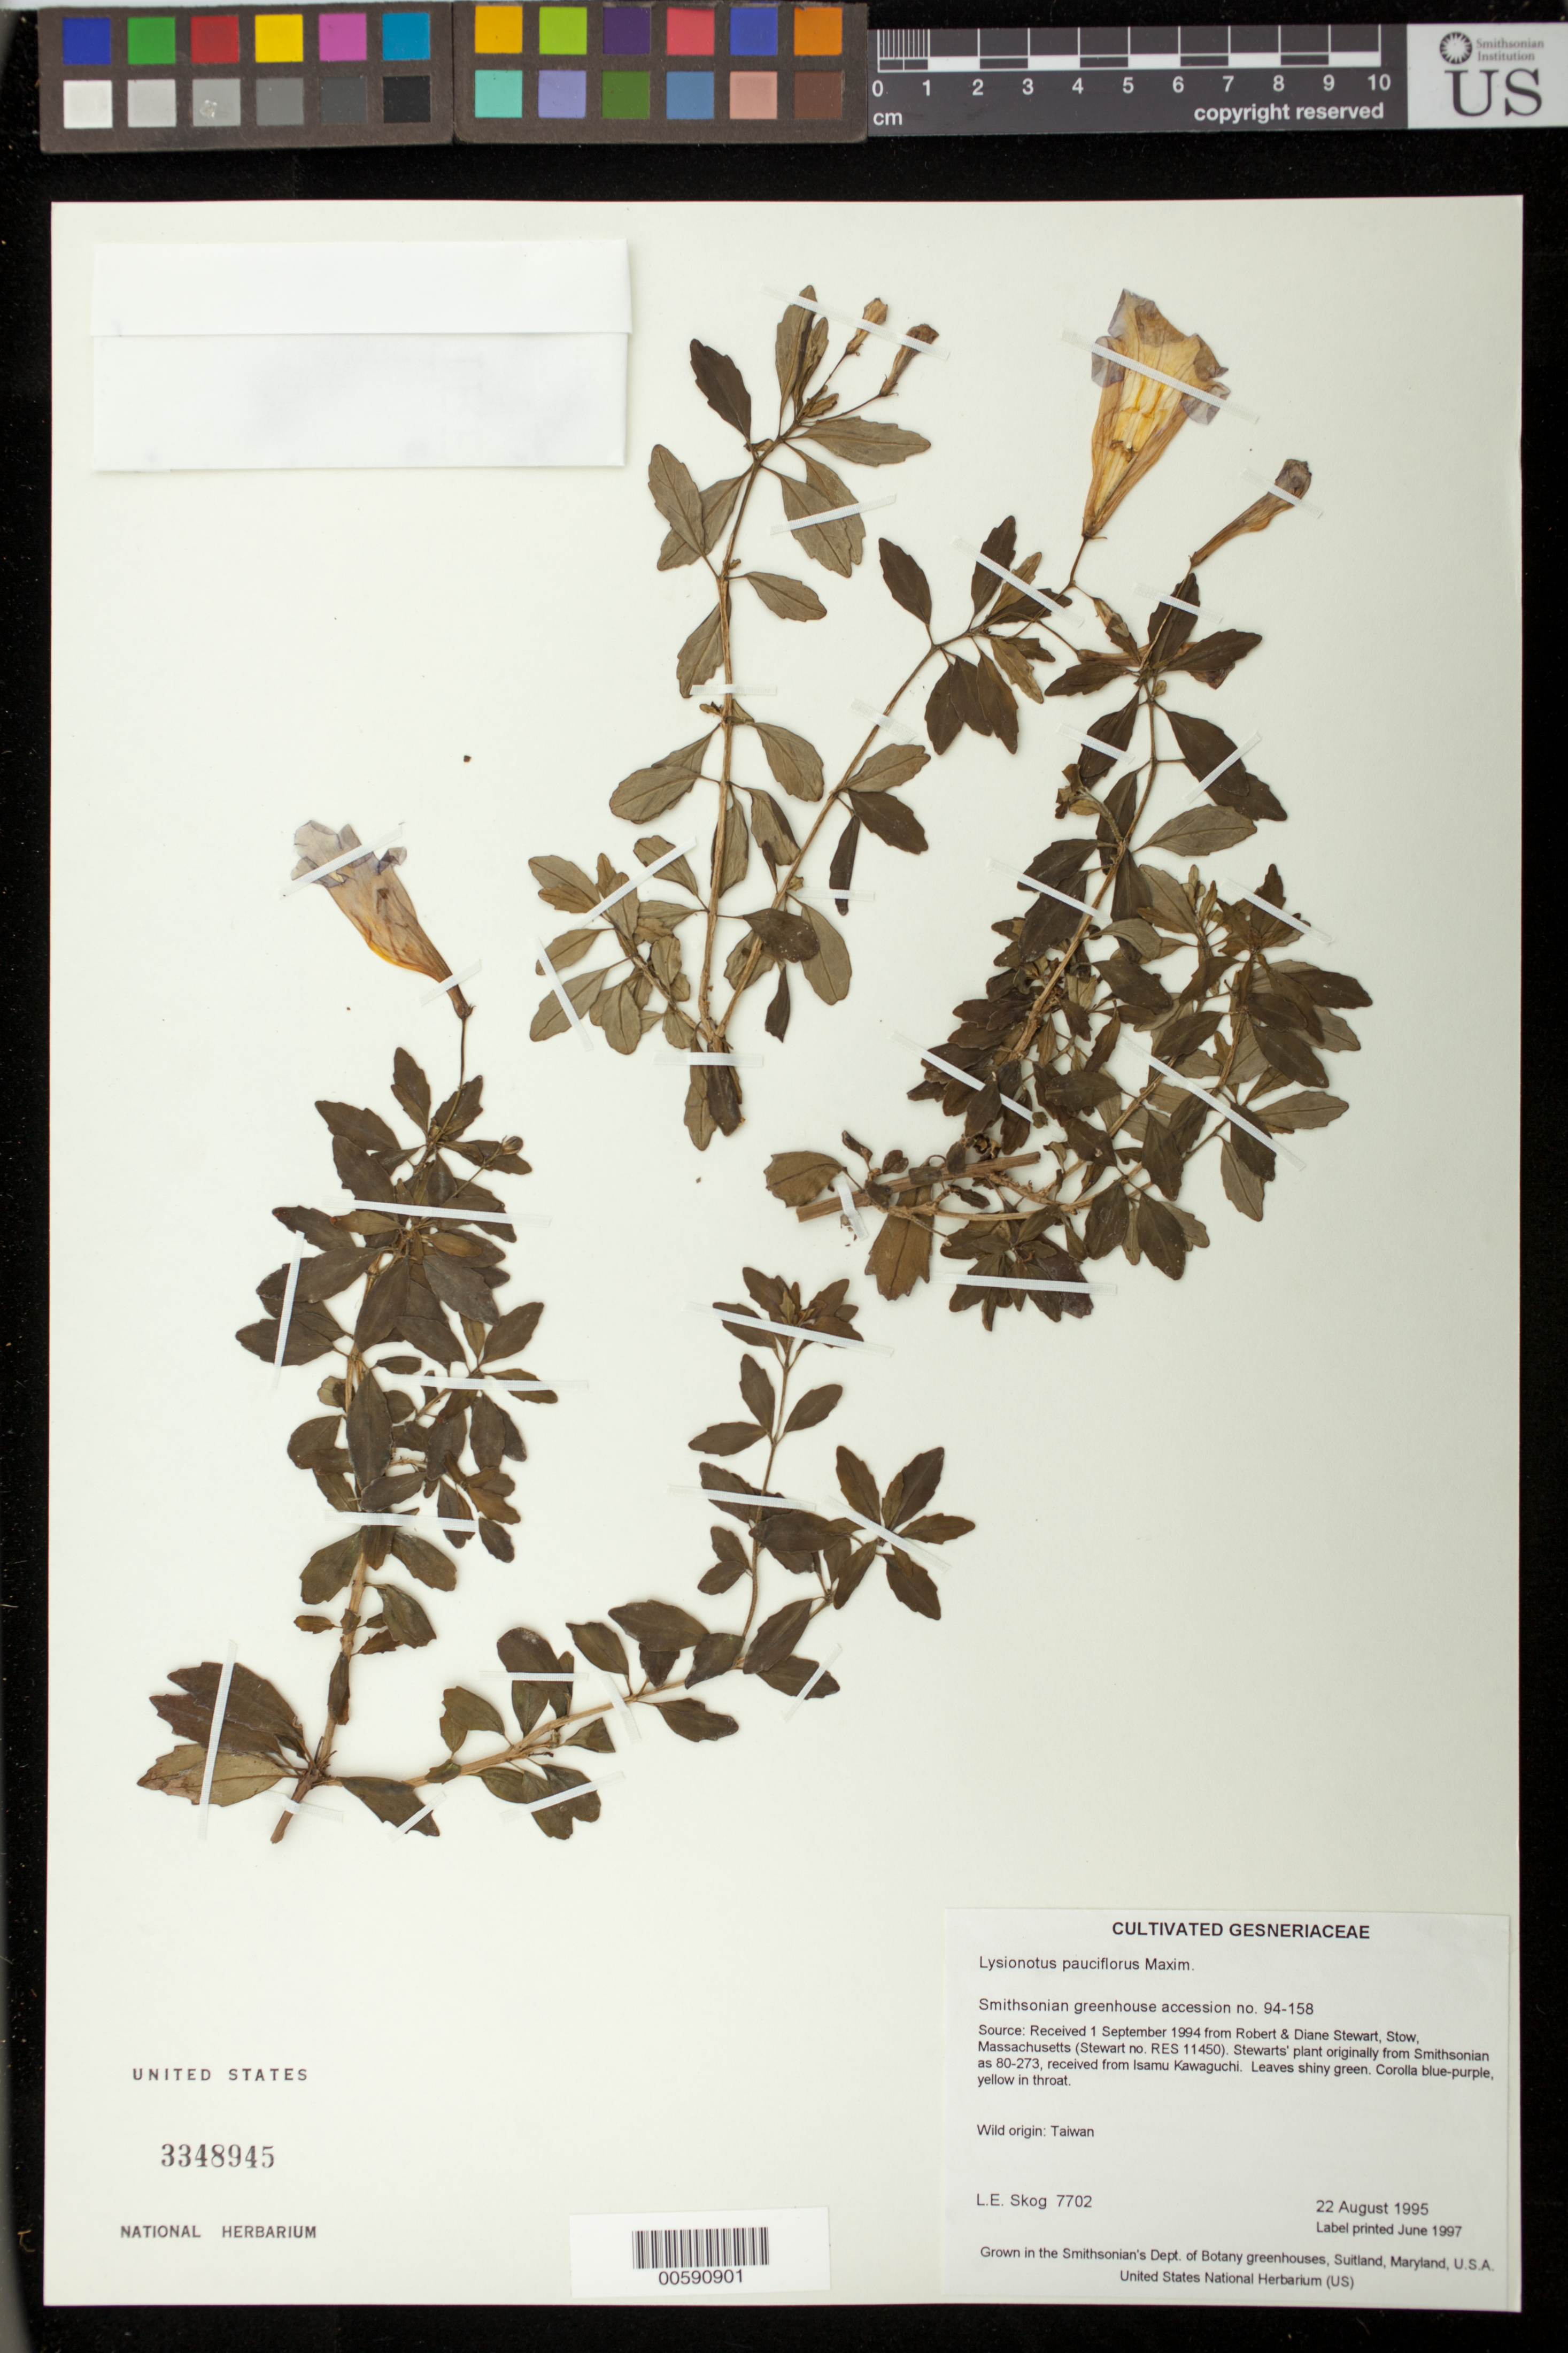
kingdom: Plantae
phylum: Tracheophyta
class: Magnoliopsida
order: Lamiales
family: Gesneriaceae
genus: Lysionotus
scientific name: Lysionotus pauciflorus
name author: Maxim.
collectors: L. E. Skog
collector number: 7702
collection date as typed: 22 Aug 1995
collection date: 1995-08-22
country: United States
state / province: Maryland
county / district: Prince George's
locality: Grown in the Smithsonian's Dept. of Botany greenhouses, Suitland, Maryland, U.S.A. [orig. Taiwan]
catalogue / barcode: US 3348945